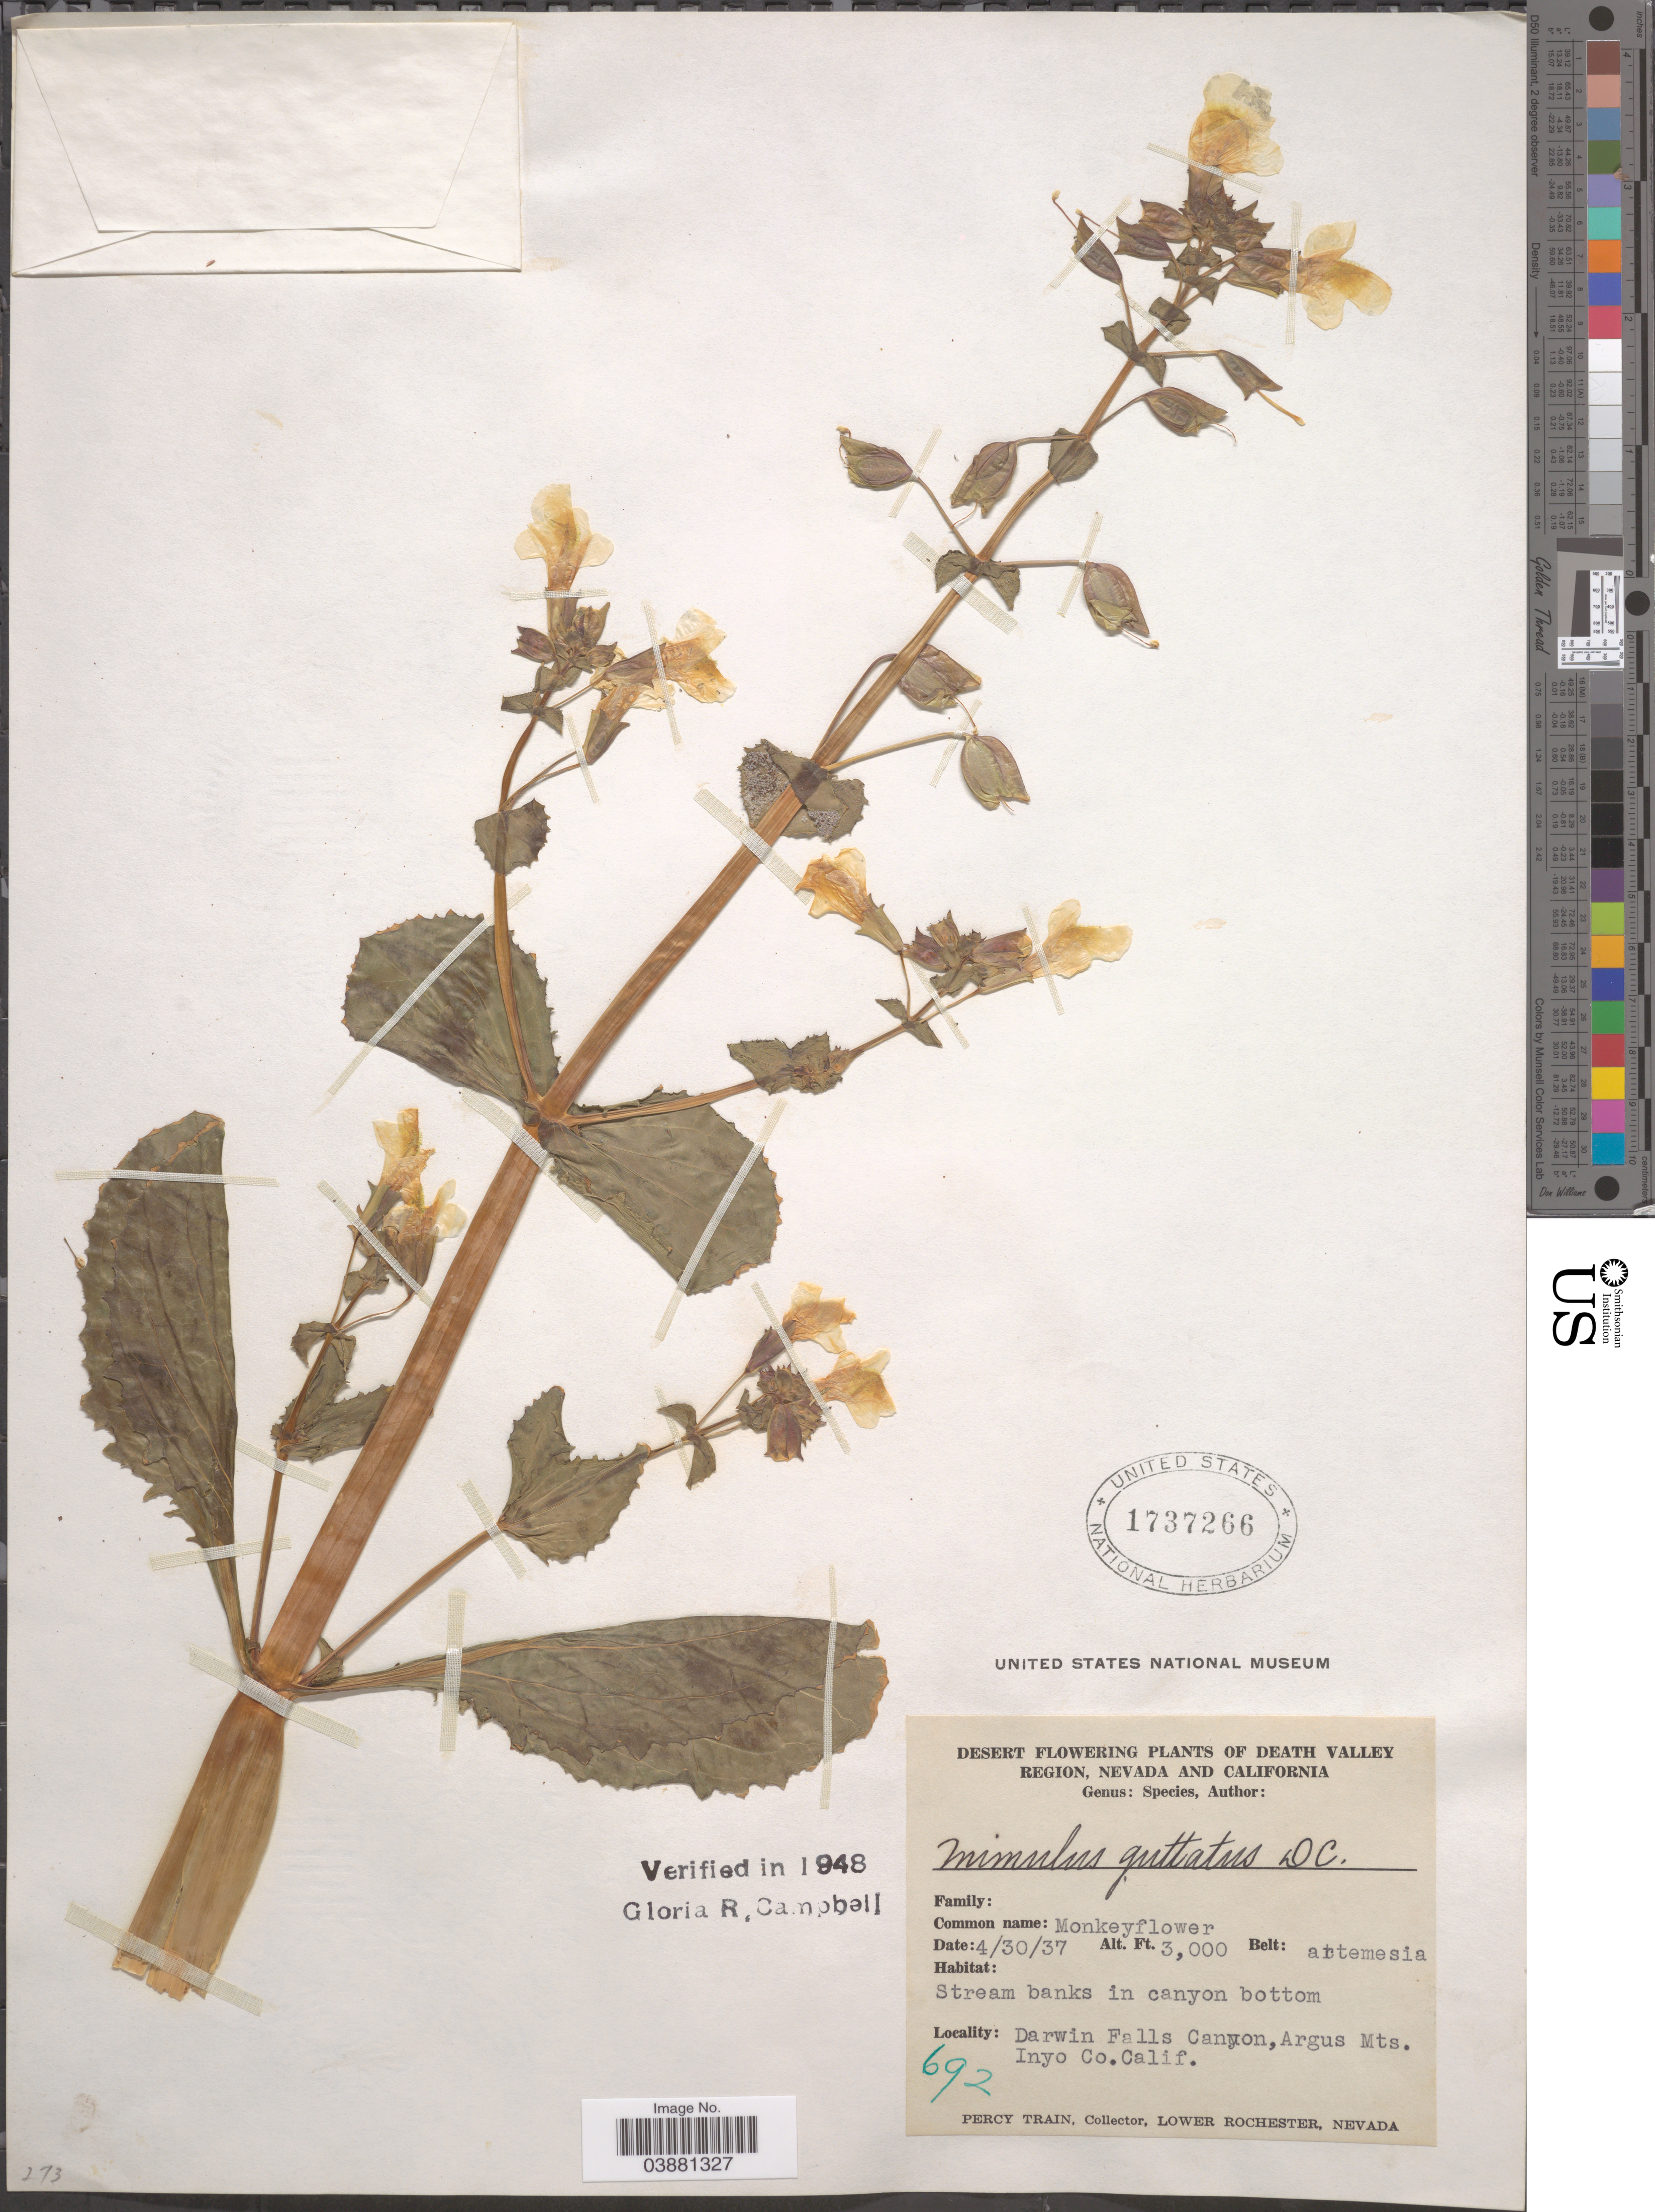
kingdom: Plantae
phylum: Tracheophyta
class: Magnoliopsida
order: Lamiales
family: Phrymaceae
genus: Mimulus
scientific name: Mimulus guttatus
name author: DC.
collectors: P. Train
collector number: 692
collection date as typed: Transcribed d/m/y: 30/4/37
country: United States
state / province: California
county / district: Inyo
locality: Desert flowering of Death Valley. Region California. Darwin Falls Canyon, Argus Mts. Inyo Co.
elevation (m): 914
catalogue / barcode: US 1737266